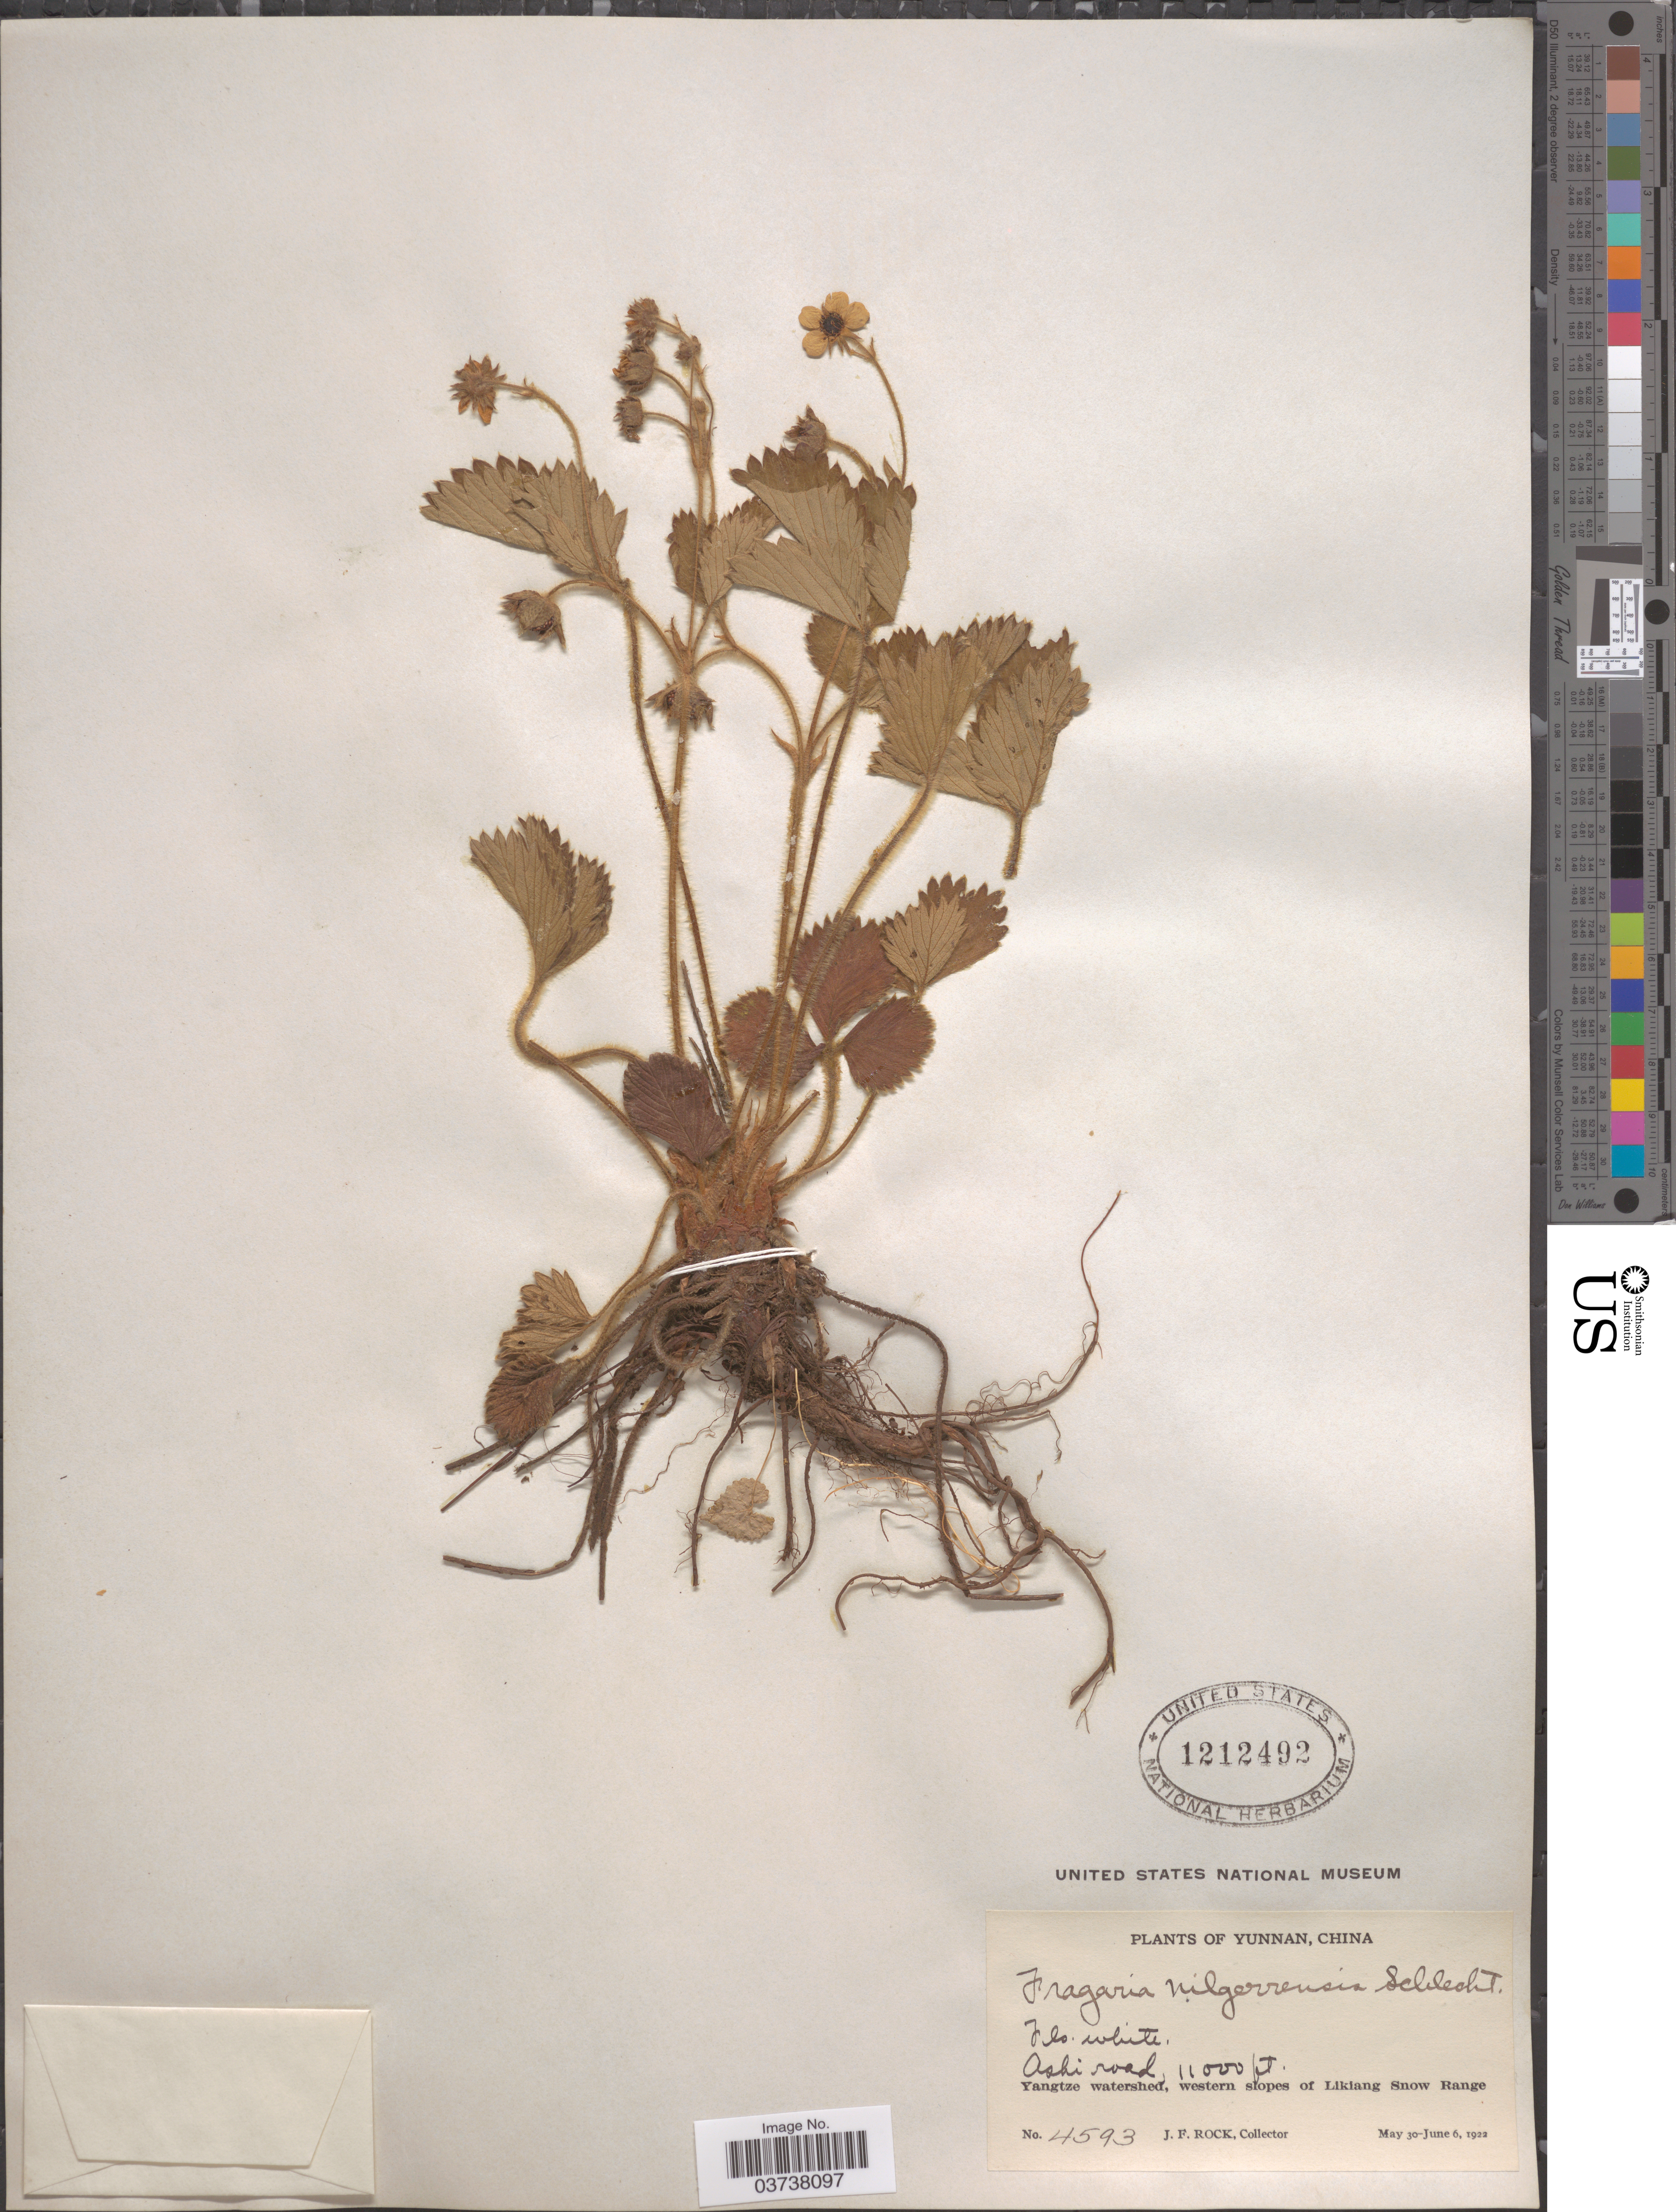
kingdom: Plantae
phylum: Tracheophyta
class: Magnoliopsida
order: Rosales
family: Rosaceae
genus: Fragaria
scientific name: Fragaria nilgerrensis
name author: Schltdl. ex J. Gay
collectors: J. Rock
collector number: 4593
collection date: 1922-05-30/1922-06-06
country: China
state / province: Yunnan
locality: Ashi road. Yangtze watershed, western slopes of Likiang Snow Range.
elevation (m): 3353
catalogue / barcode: US 1212492